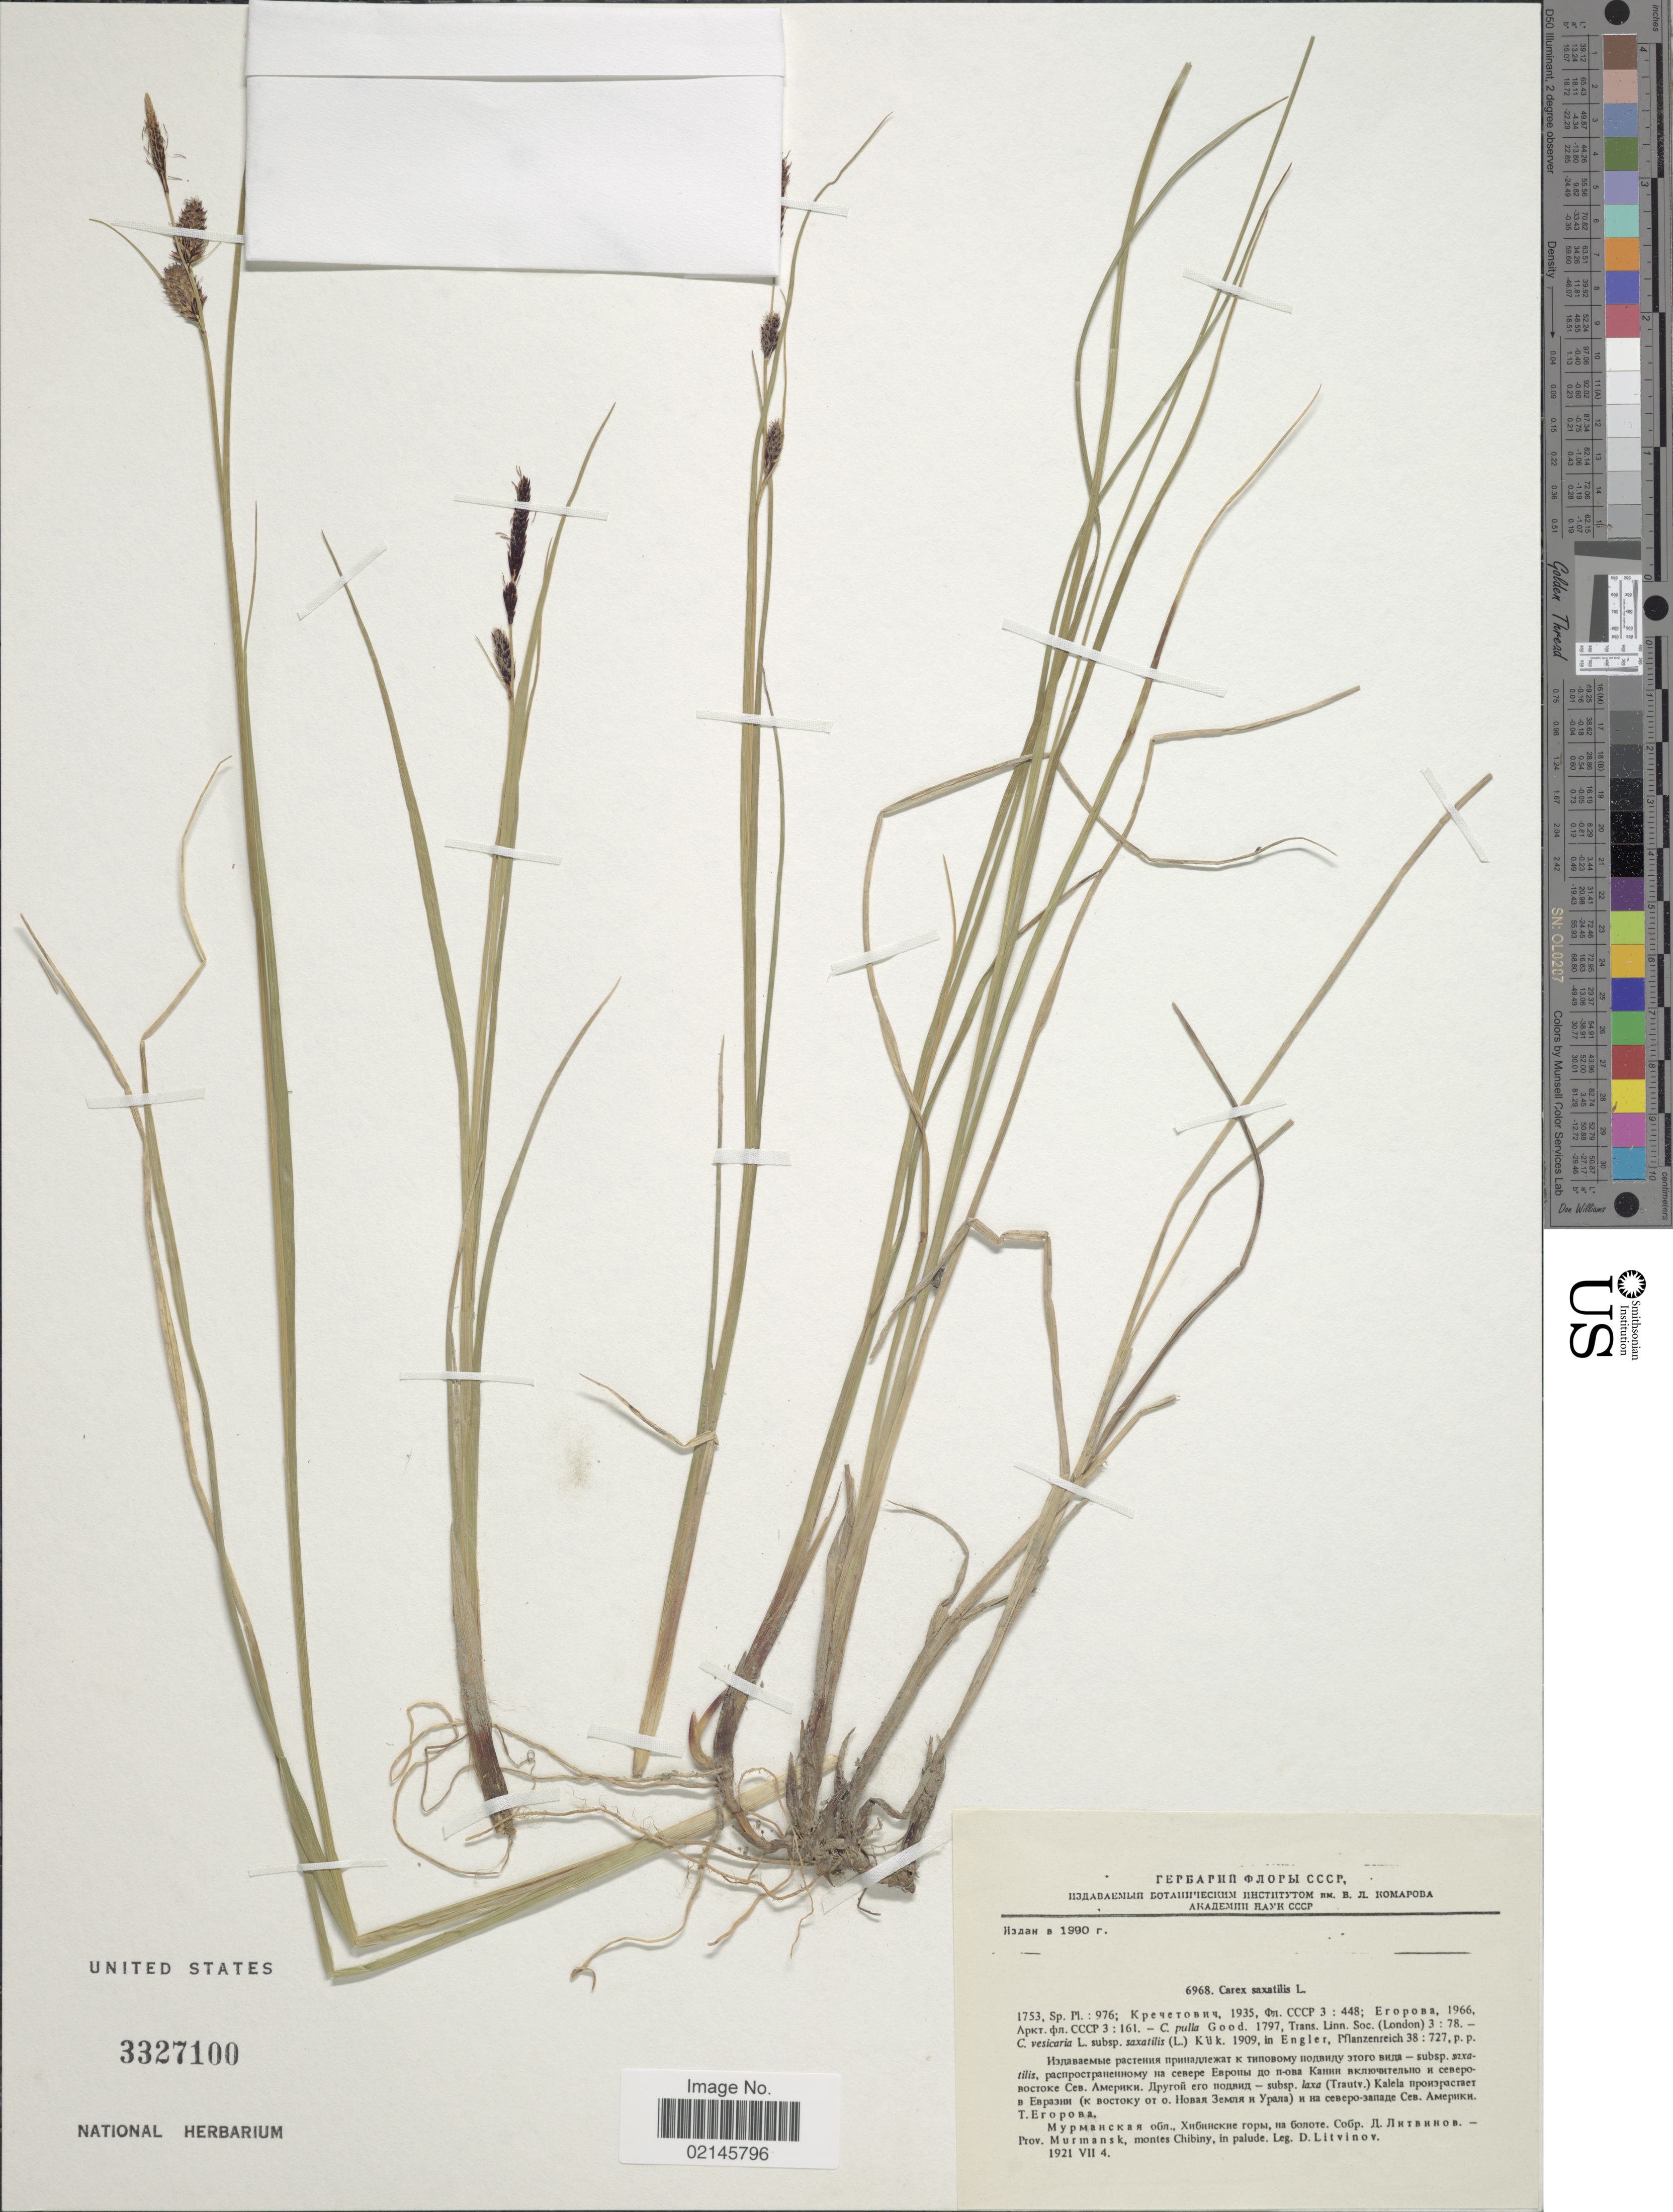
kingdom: Plantae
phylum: Tracheophyta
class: Liliopsida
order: Poales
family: Cyperaceae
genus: Carex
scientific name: Carex saxatilis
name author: L.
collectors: D. Litvinov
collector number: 6968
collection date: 1921-07-04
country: Russian Federation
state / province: Murmansk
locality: Montes Chibiny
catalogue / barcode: US 3327100